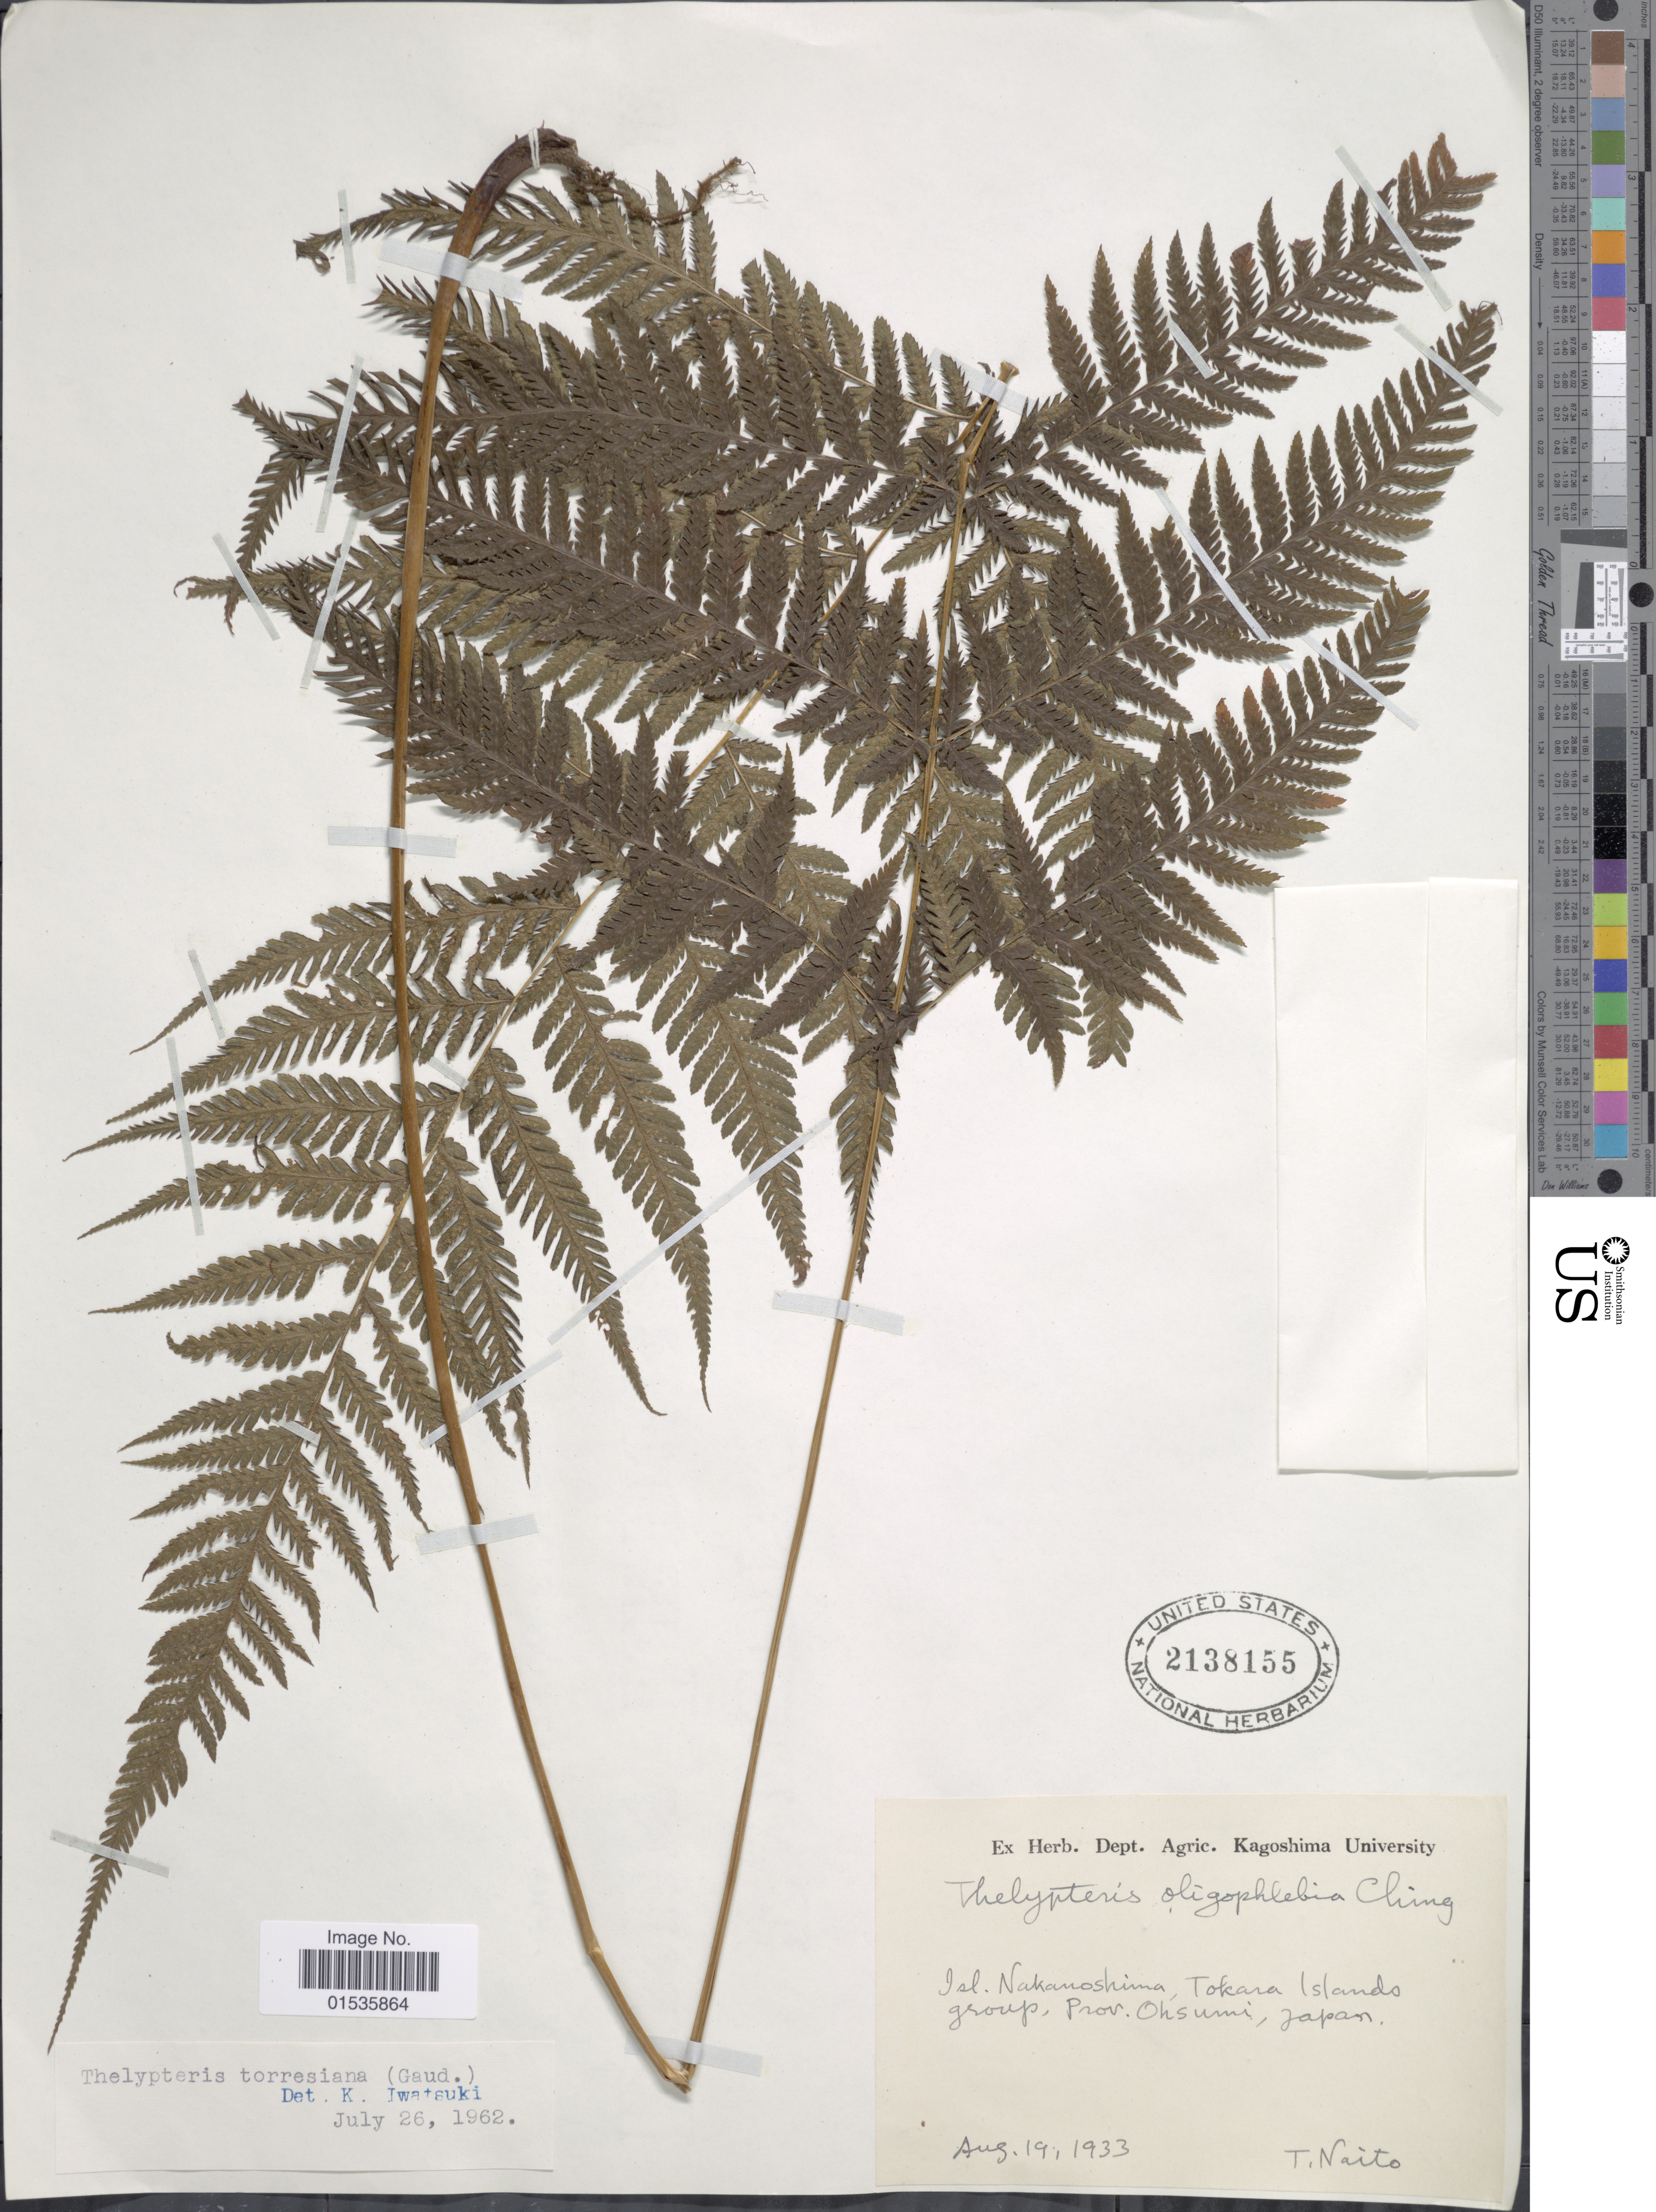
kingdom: Plantae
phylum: Tracheophyta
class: Polypodiopsida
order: Polypodiales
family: Thelypteridaceae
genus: Macrothelypteris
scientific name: Macrothelypteris torresiana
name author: (Gaudich.) Ching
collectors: T. Naito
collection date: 1933-08-19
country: Japan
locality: Isl, Nakanoshima, Tokara Islands group, Prov. Ohsumi, Japan.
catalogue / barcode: US 2138155